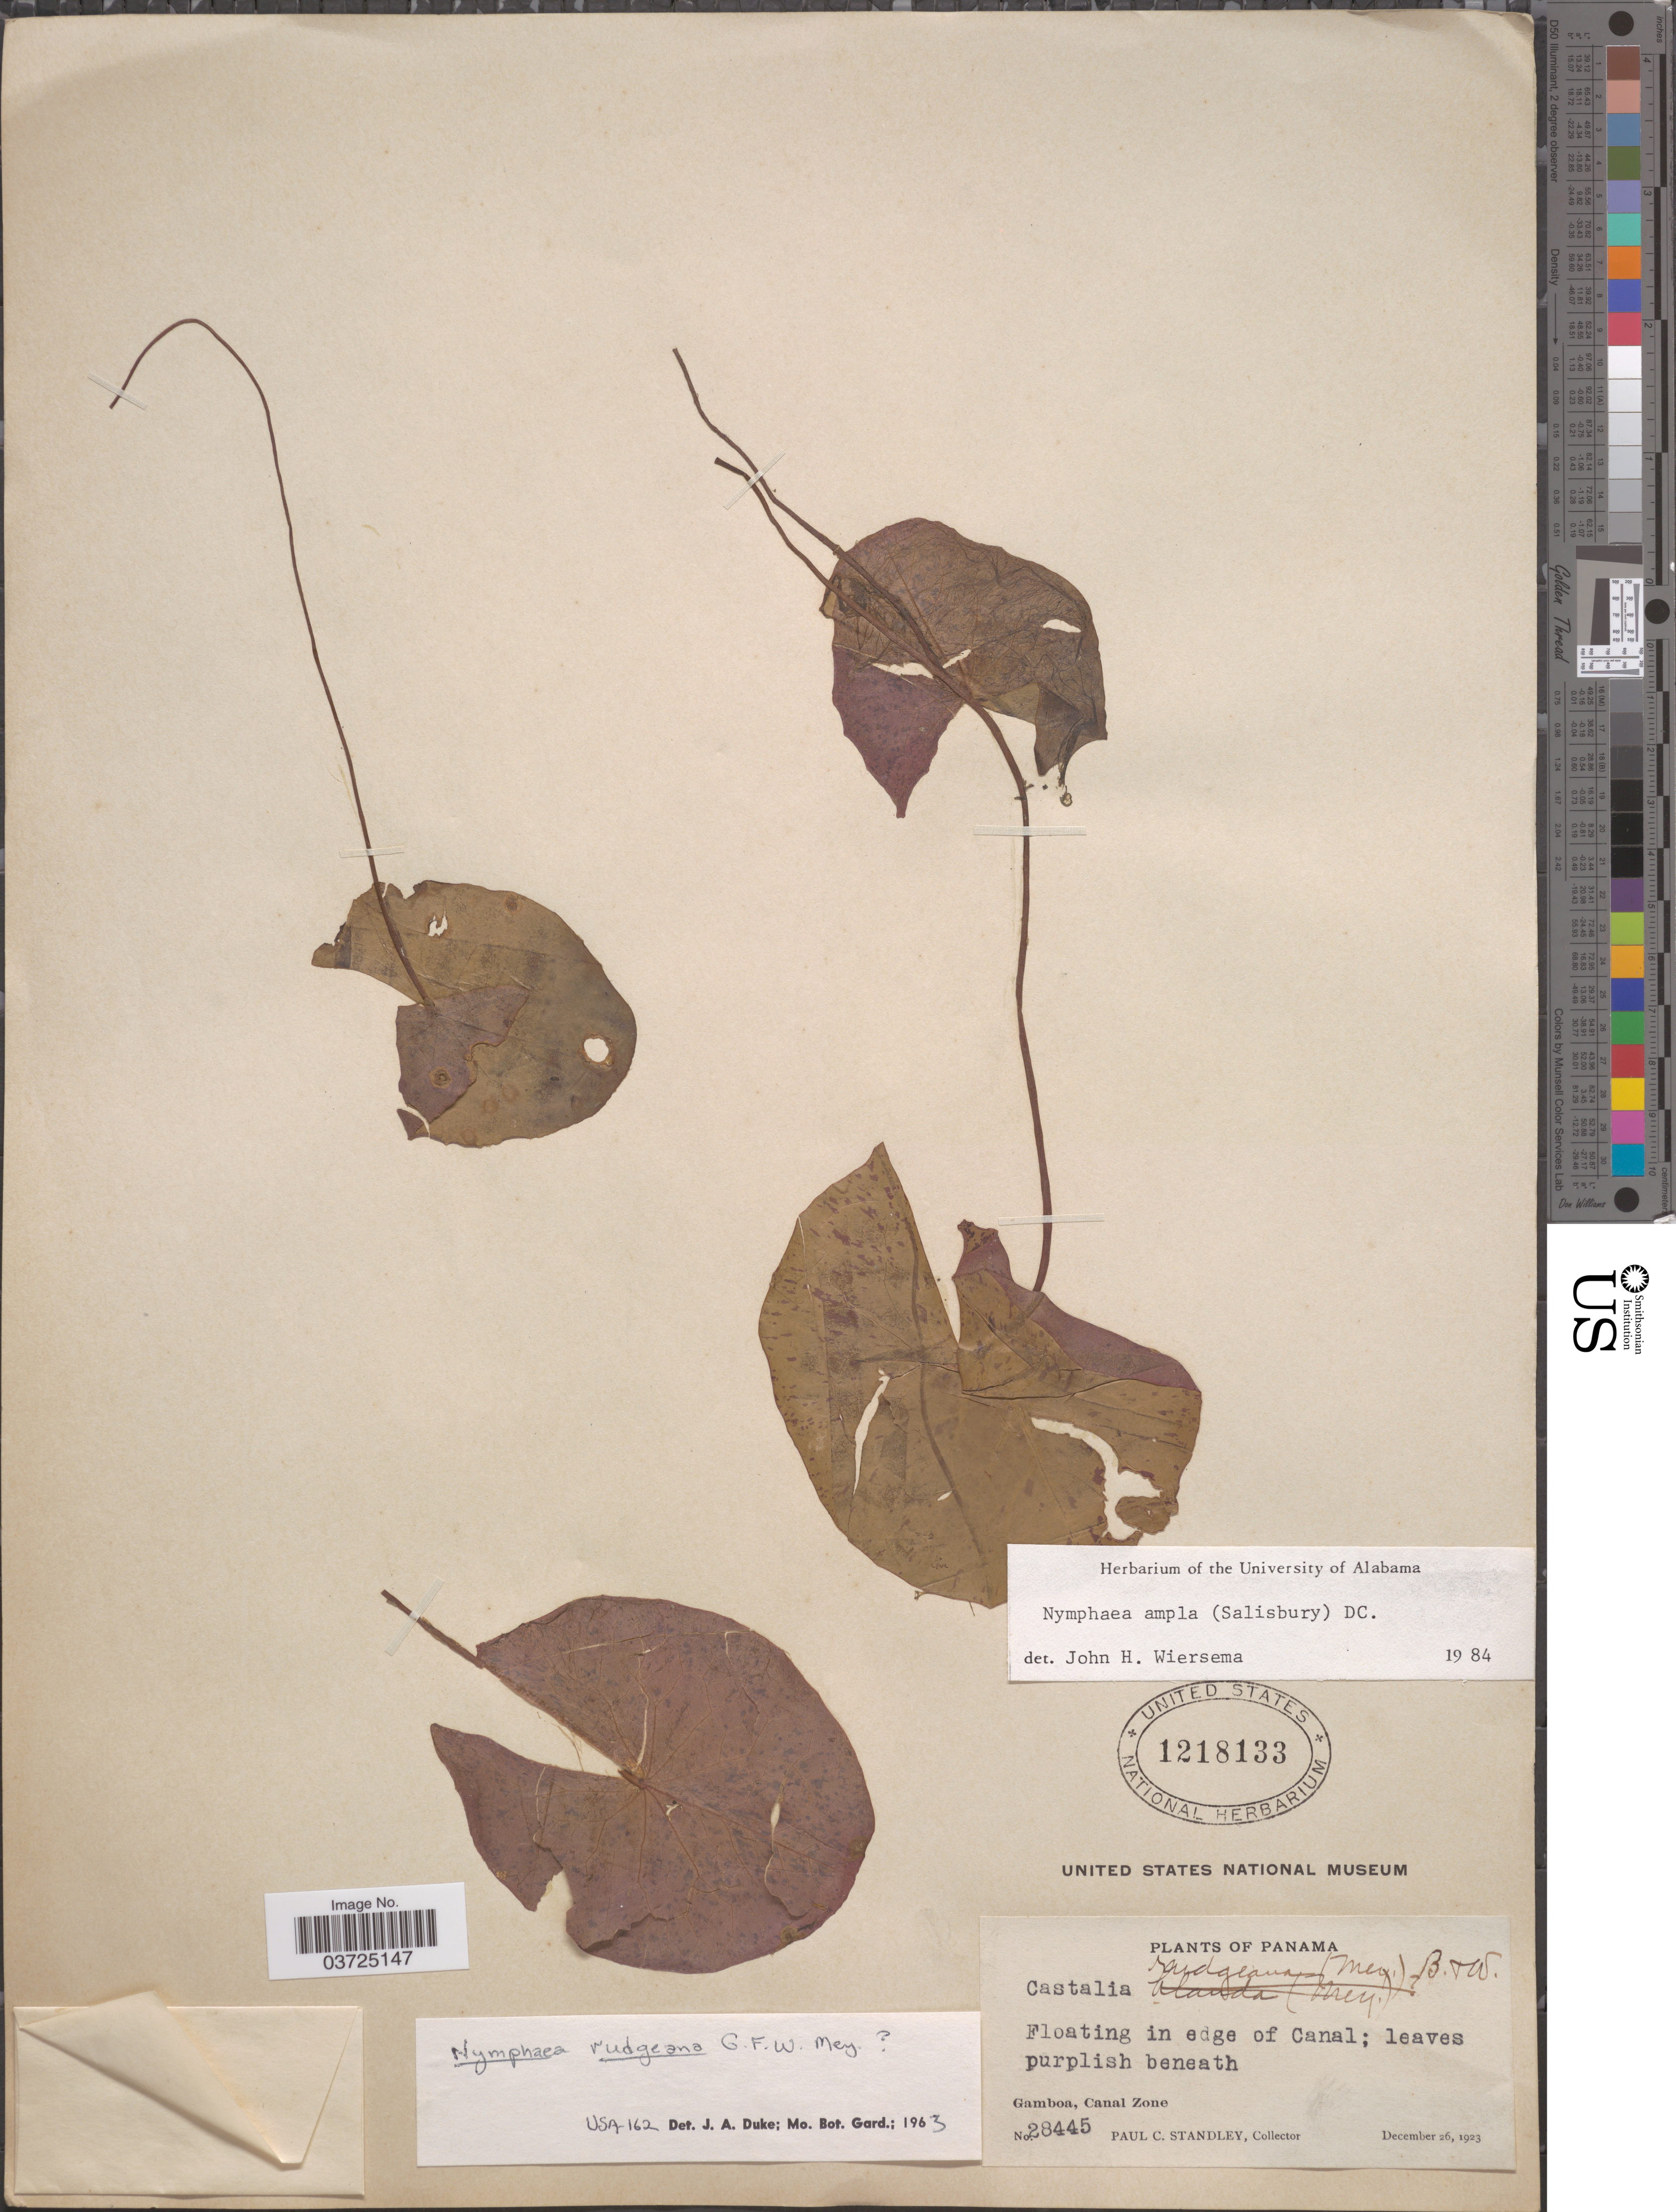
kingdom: Plantae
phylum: Tracheophyta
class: Magnoliopsida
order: Nymphaeales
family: Nymphaeaceae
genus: Nymphaea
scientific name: Nymphaea ampla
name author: (Salisb.) DC.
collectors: P. C. Standley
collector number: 28445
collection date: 1923-12-26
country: Panama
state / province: Colón / Panamá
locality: Floating in edge of Canal. Gamboa, Canal Zone.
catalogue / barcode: US 1218133